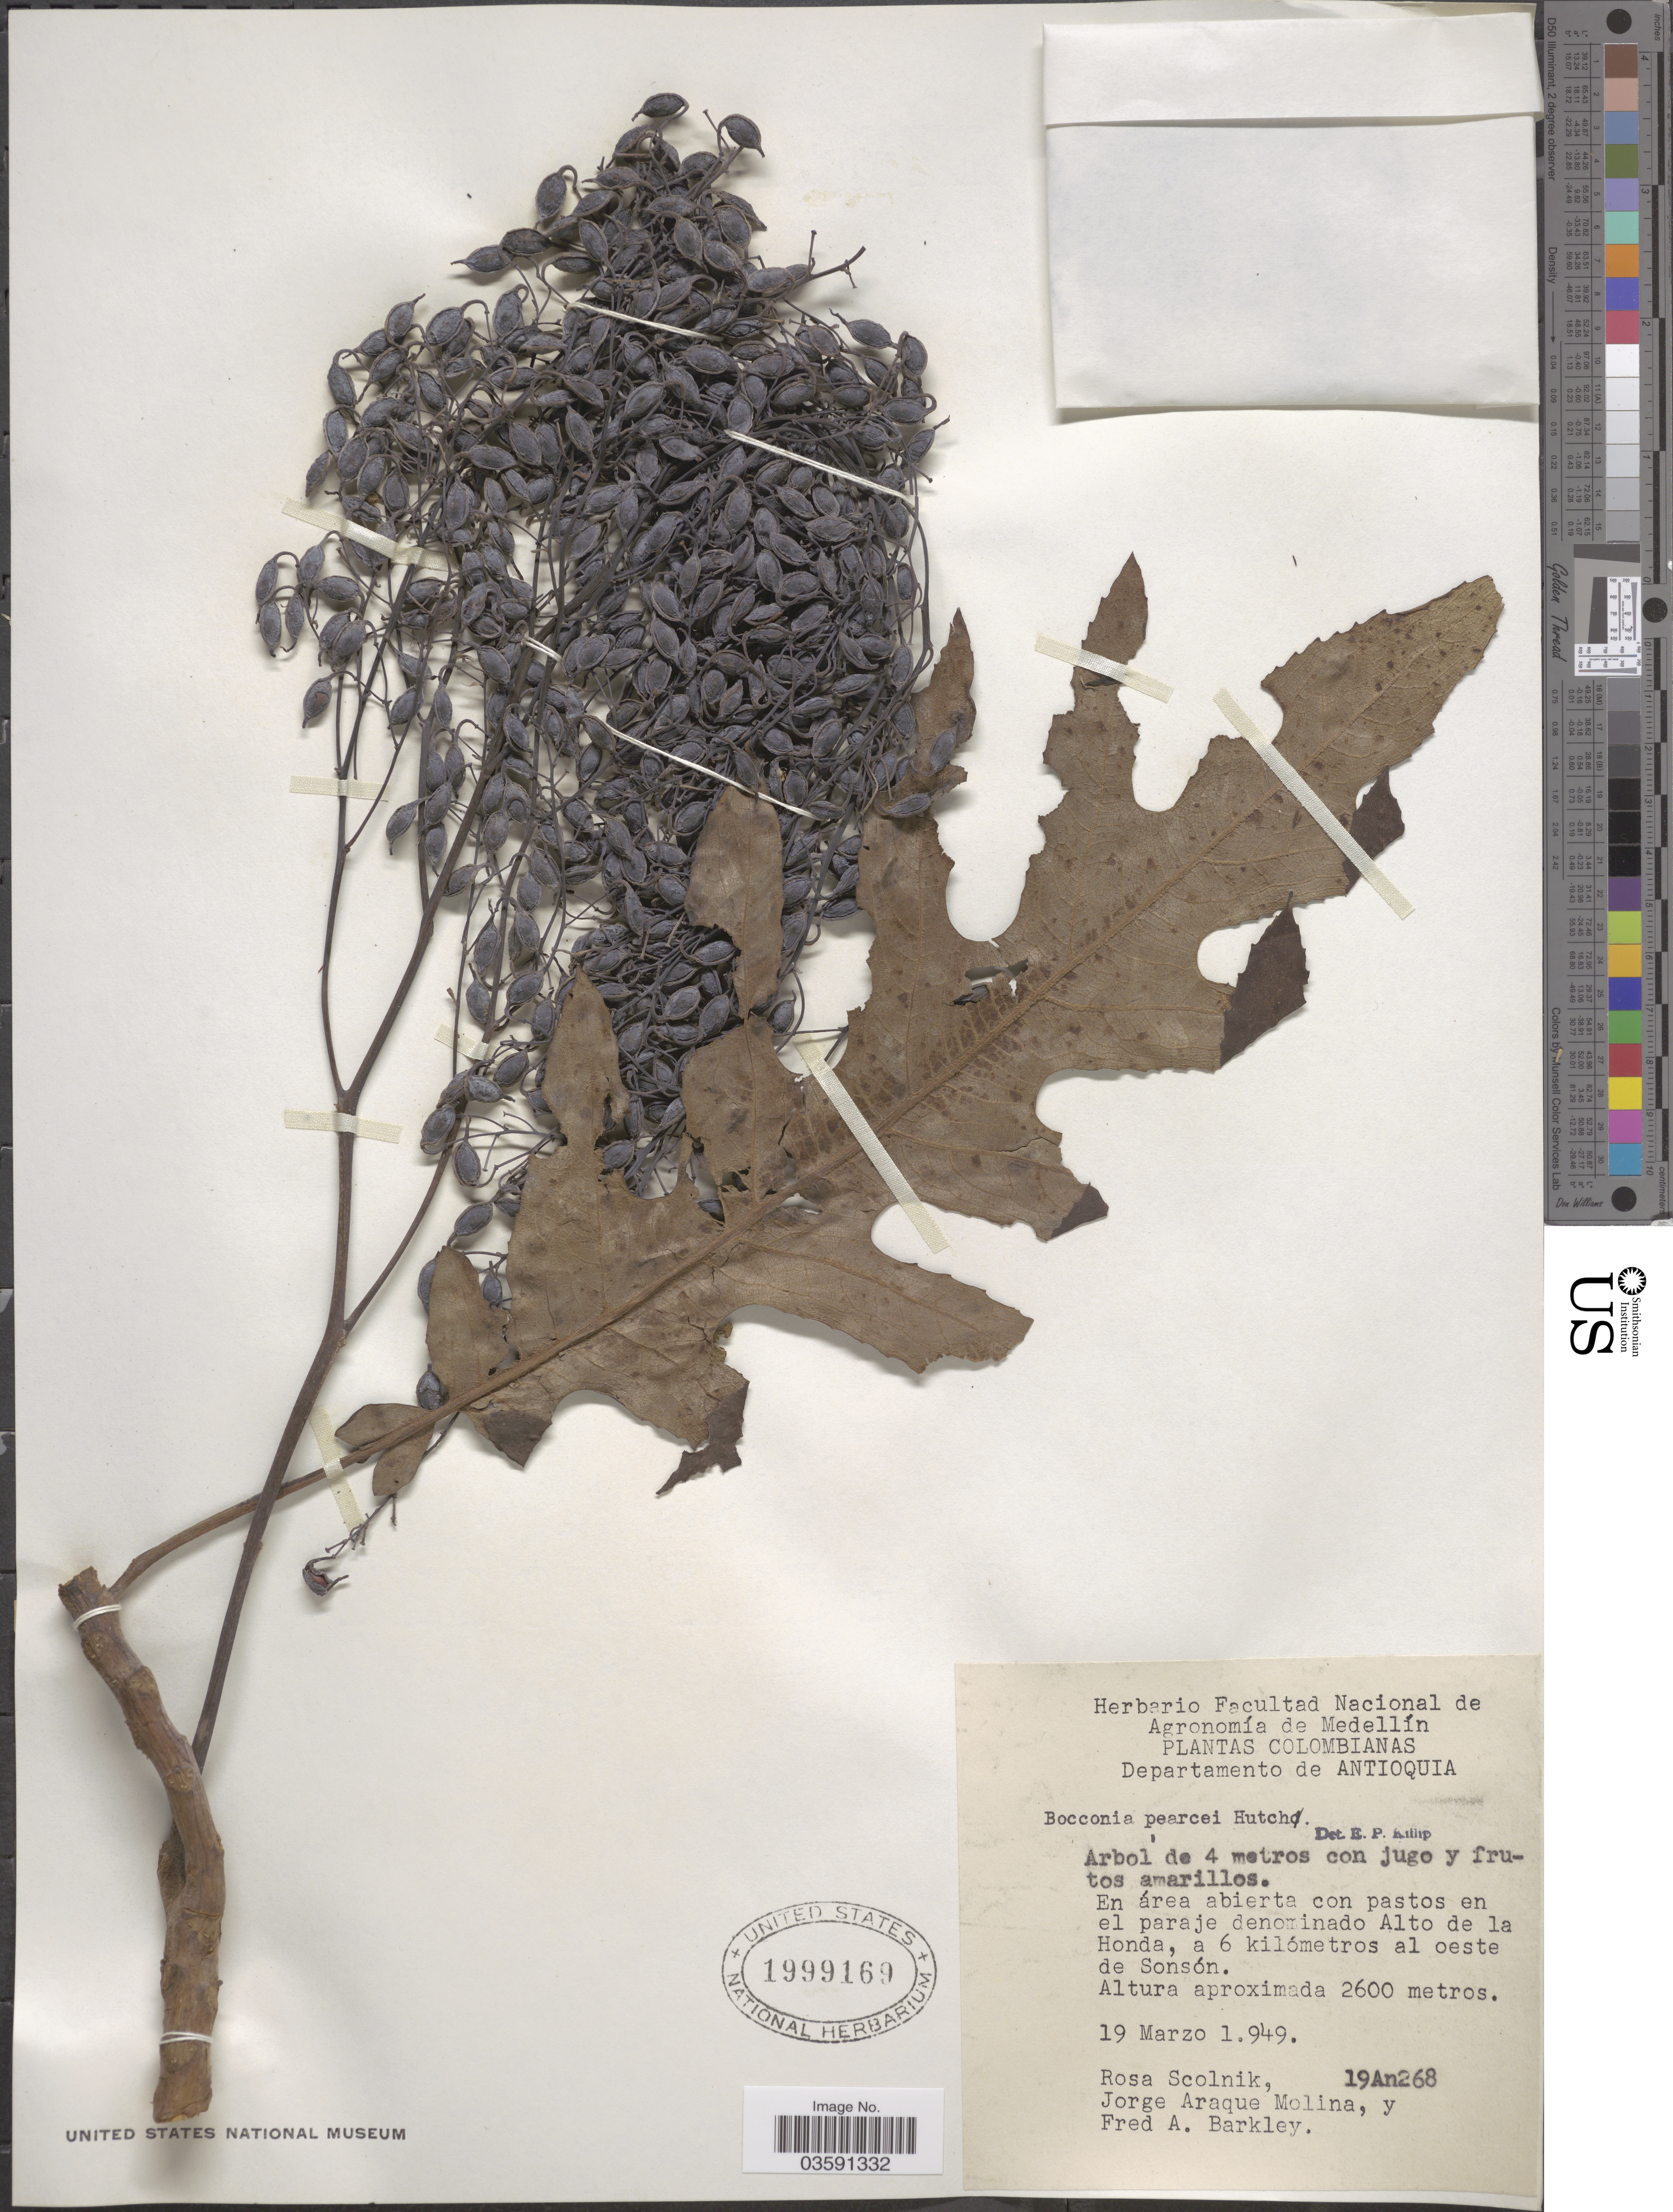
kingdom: Plantae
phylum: Tracheophyta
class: Magnoliopsida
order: Ranunculales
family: Papaveraceae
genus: Bocconia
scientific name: Bocconia integrifolia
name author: Bonpl.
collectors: R. Scolnik, J. A. Molina & F. A. Barkley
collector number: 19An268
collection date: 1949-03-19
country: Colombia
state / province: Antioquia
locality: Departamento de Antioquia. En área abierta con pastos en el paraje denominado Alto de la Honda, a 6 kilómetros al oeste de Sonsón.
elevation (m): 2600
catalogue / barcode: US 1999169